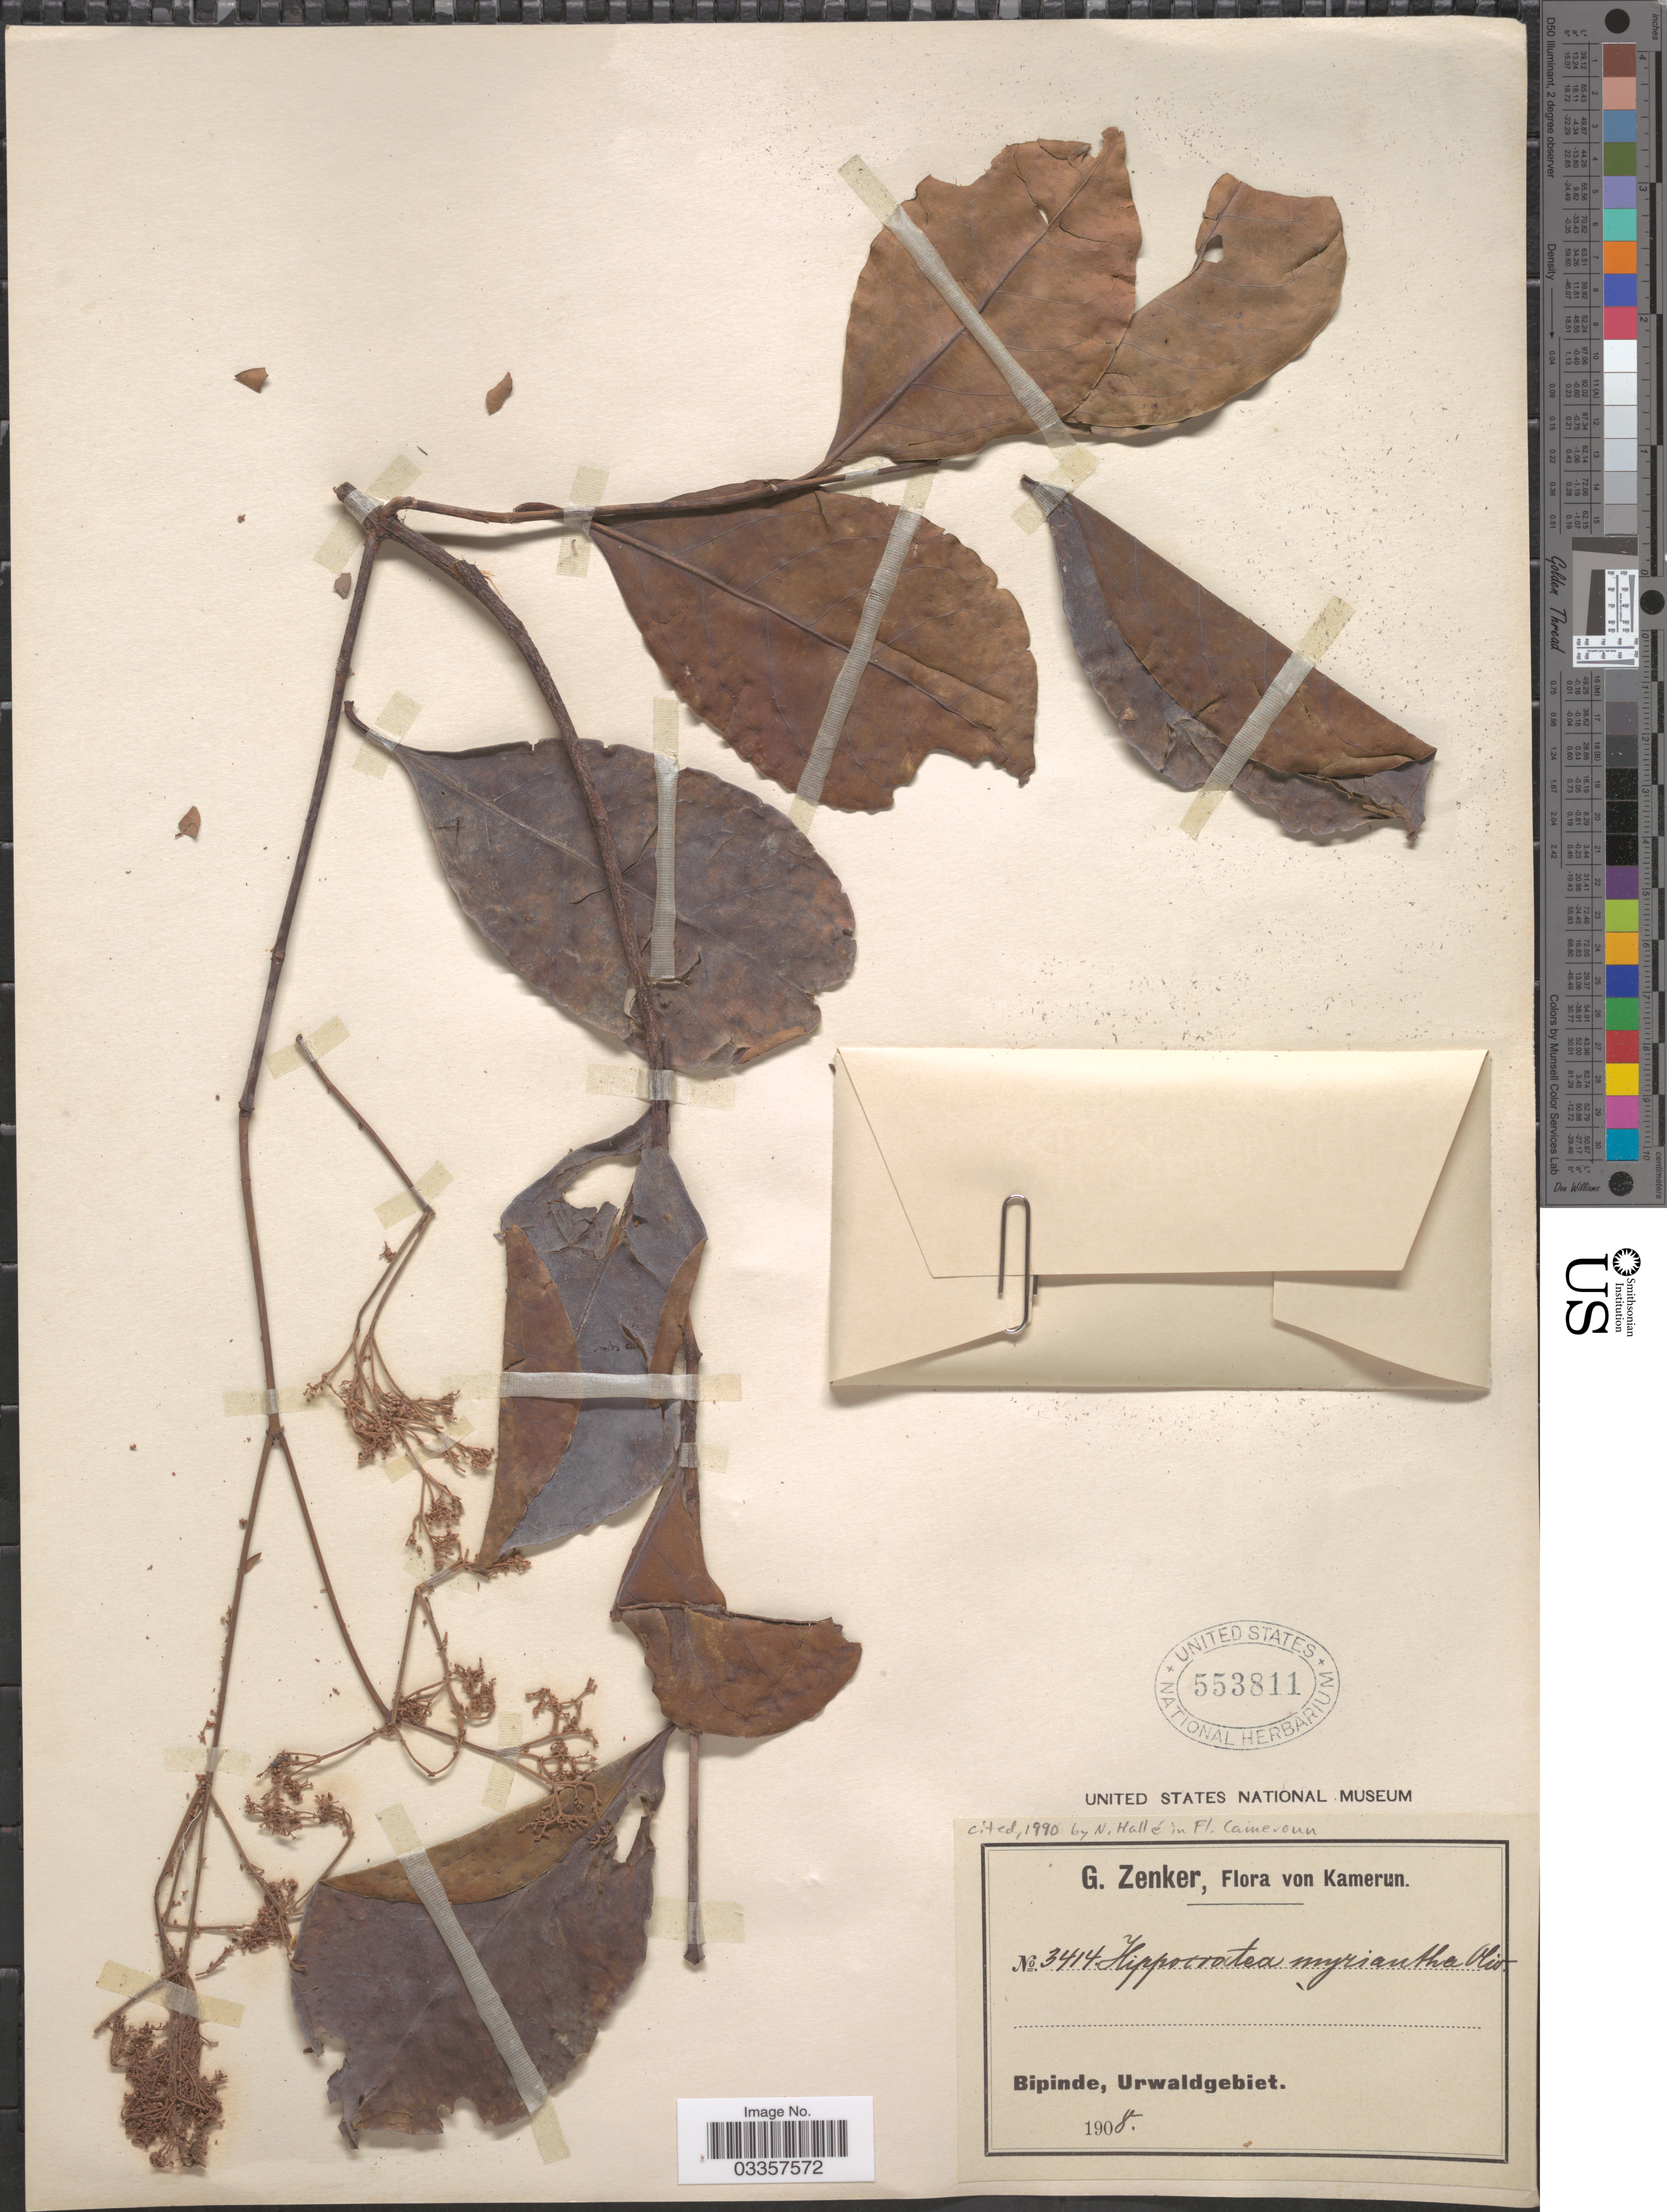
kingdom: Plantae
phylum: Tracheophyta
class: Magnoliopsida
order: Celastrales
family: Celastraceae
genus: Hippocratea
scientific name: Hippocratea myriantha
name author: Oliv.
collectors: G. A. Zenker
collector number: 3414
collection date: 1908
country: Cameroon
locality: Kamerun. Bipinde, Urwaldgebiet.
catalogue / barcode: US 553811